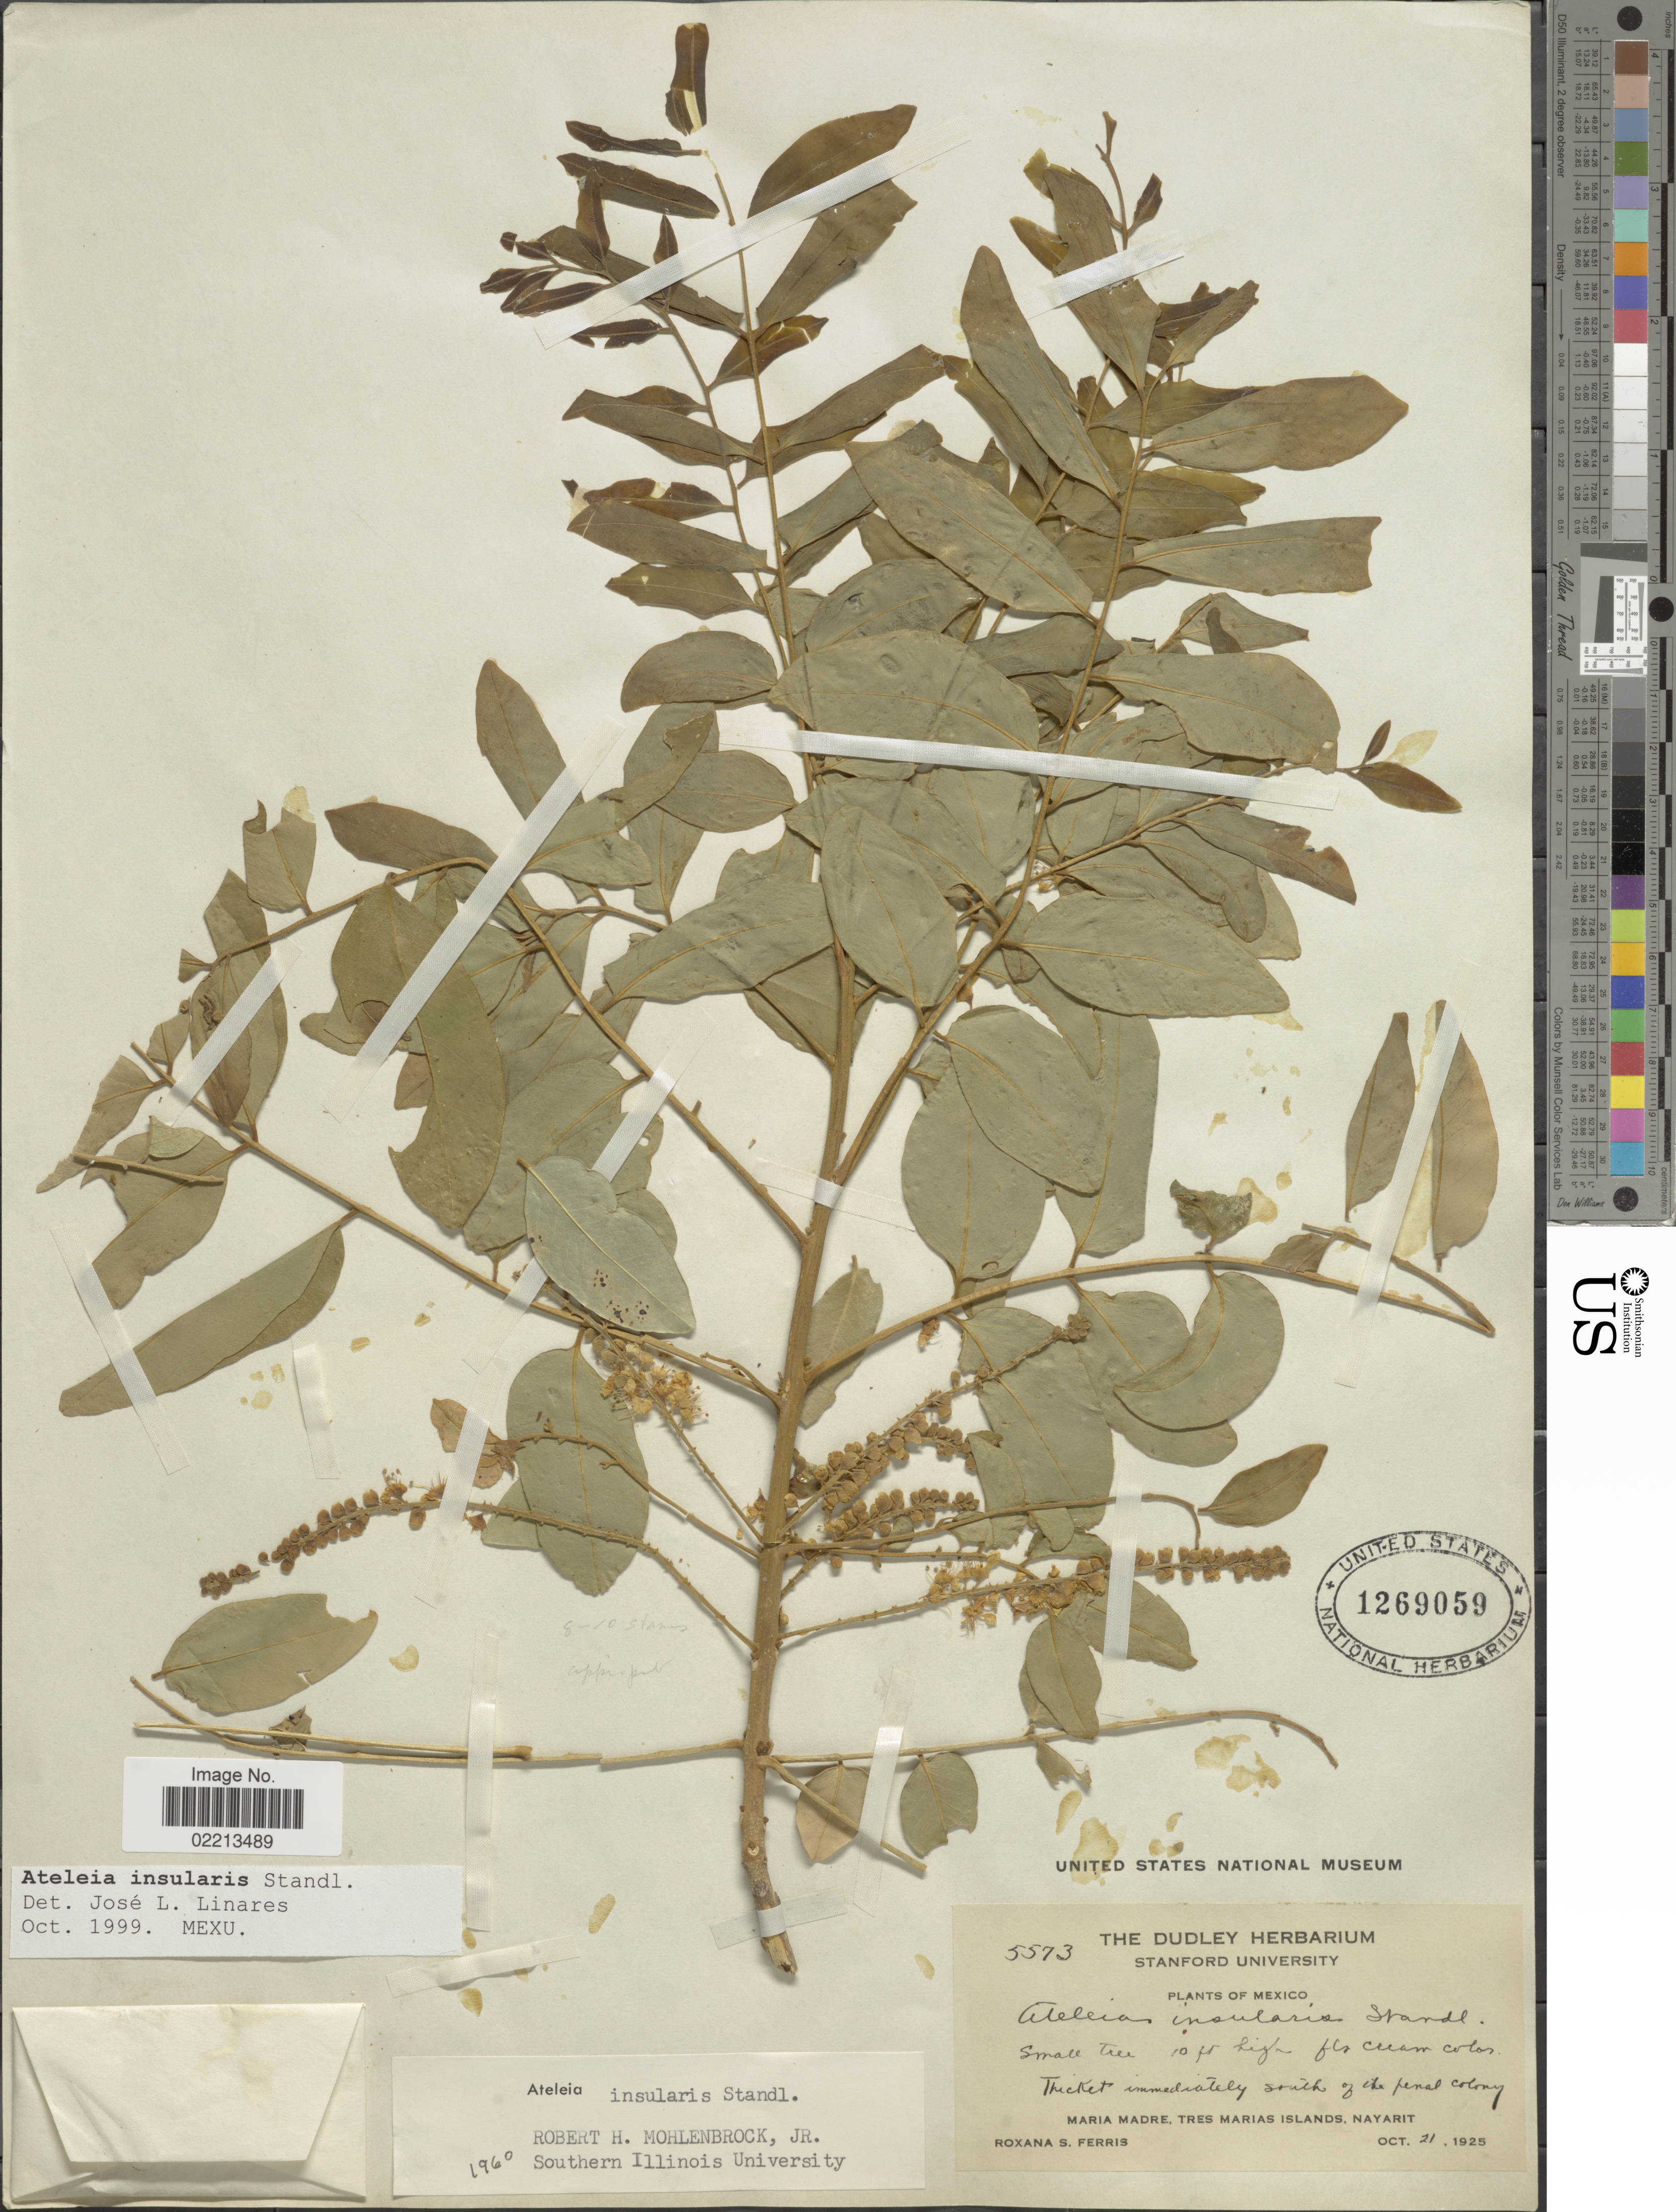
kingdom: Plantae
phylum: Tracheophyta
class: Magnoliopsida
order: Fabales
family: Fabaceae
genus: Ateleia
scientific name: Ateleia insularis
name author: Standl.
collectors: R. S. Ferris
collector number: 5573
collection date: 1925-10-21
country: Mexico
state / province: Nayarit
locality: Maria Madre, Tres Marias Islands, Nayarit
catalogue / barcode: US 1269059